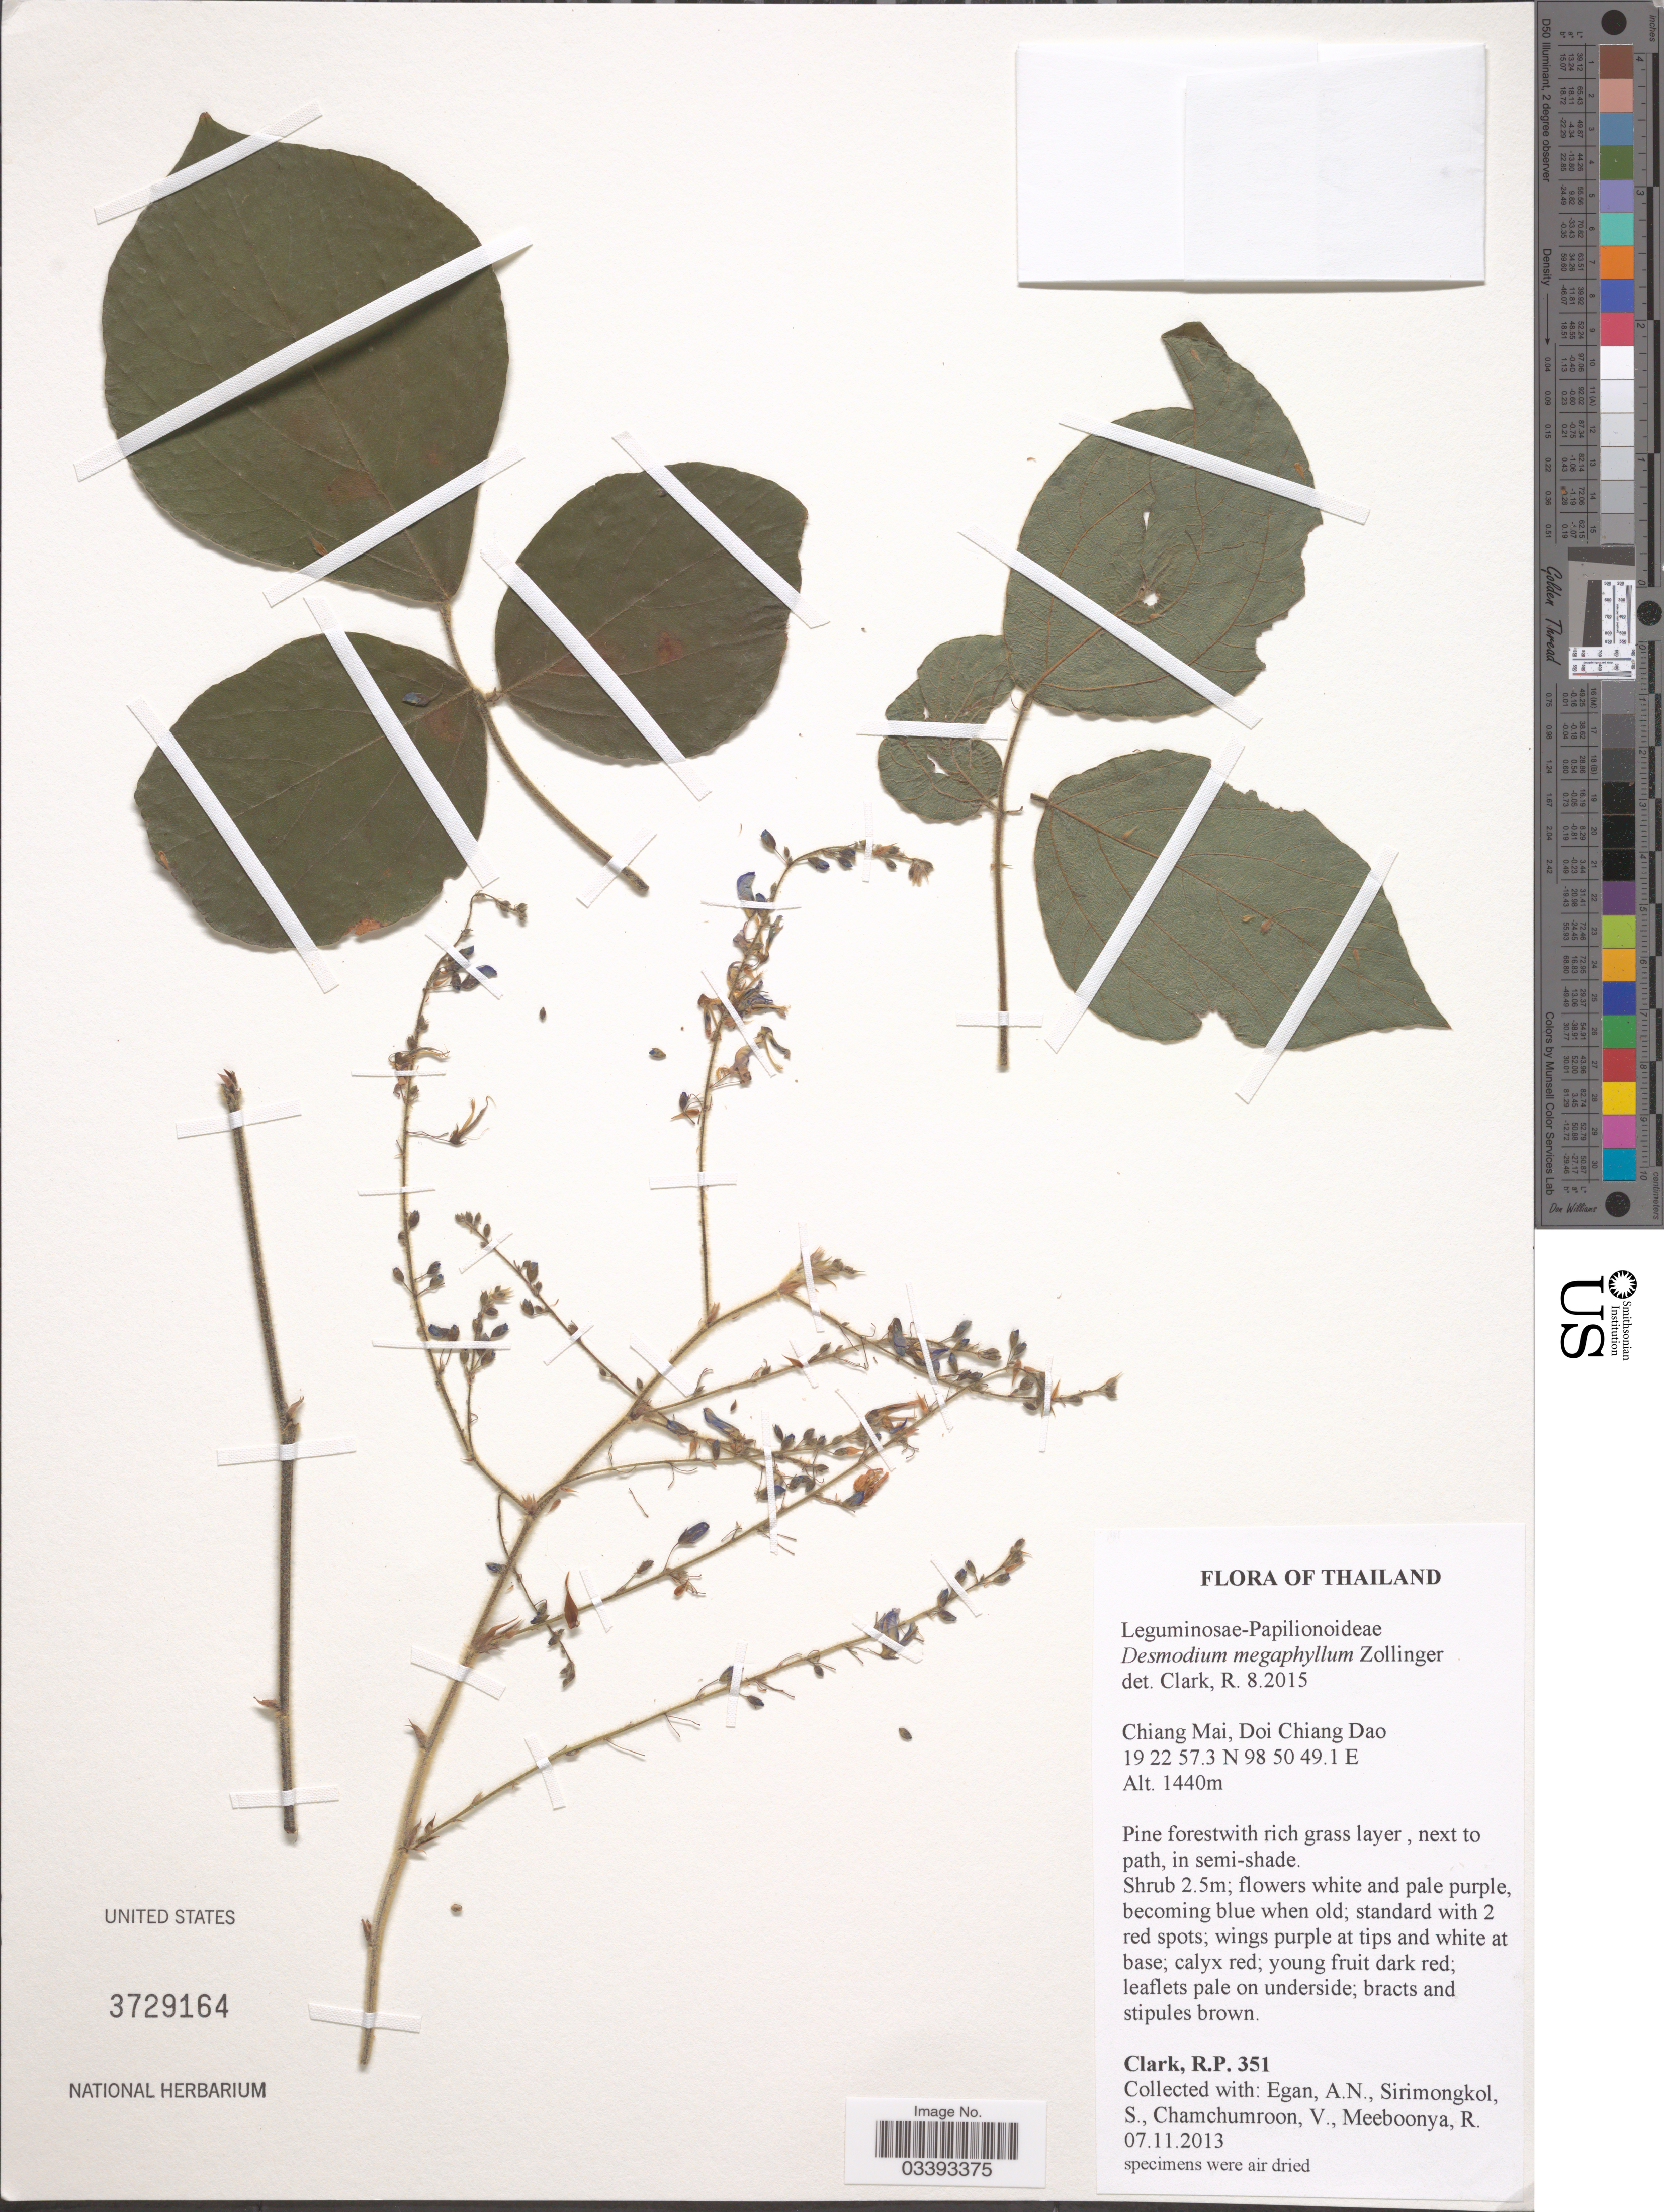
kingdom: Plantae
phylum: Tracheophyta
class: Magnoliopsida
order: Fabales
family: Fabaceae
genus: Puhuaea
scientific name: Puhuaea megaphylla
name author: (Zoll. & Moritzi) H. Ohashi & K. Ohashi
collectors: R. P. Clark, A. N. Egan, S. Sirimongkol, V. Chamchumroon & R. Meeboonya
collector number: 351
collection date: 2013-11-07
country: Thailand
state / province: Chiang Mai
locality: Doi Chiang Dao.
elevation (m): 1440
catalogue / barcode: US 3729164